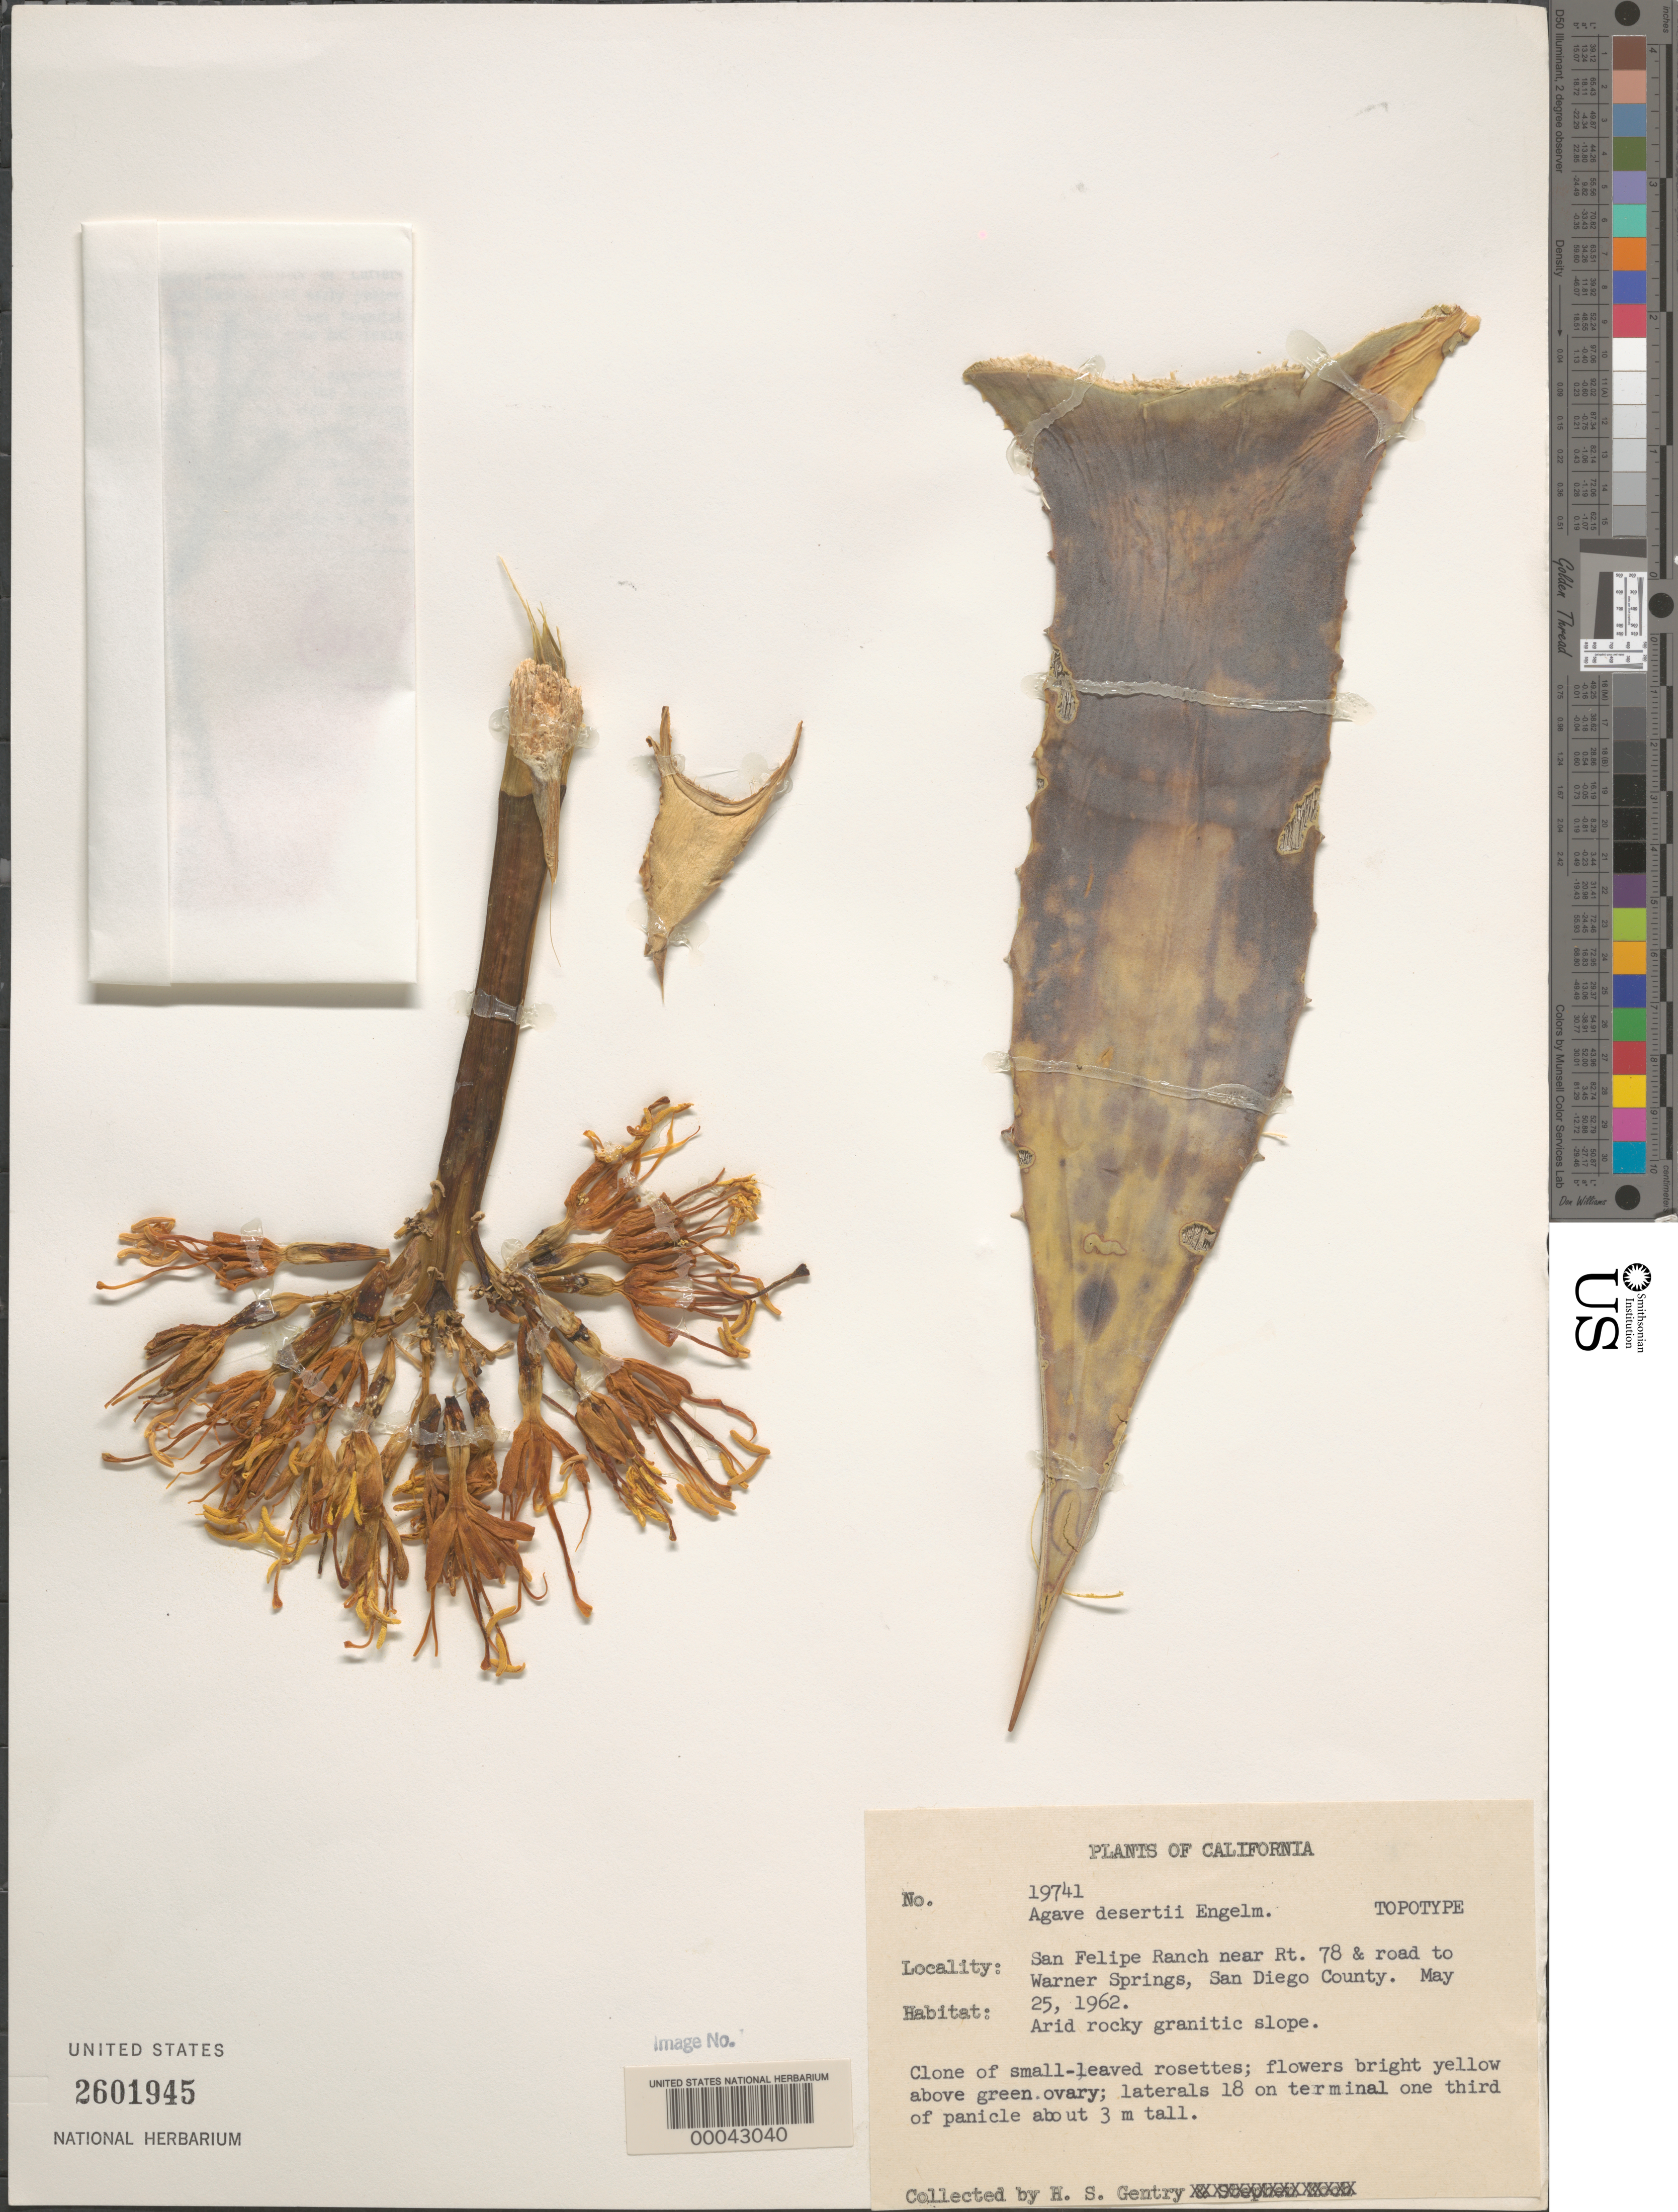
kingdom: Plantae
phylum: Tracheophyta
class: Liliopsida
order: Asparagales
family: Asparagaceae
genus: Agave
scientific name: Agave deserti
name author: Engelm.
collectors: H. S. Gentry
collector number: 19741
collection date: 1962-05-25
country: United States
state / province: California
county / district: San Diego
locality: San Felipe Ranch near Rt. 78 & road to Warner Springs, San Diego County.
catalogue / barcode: US 2601945